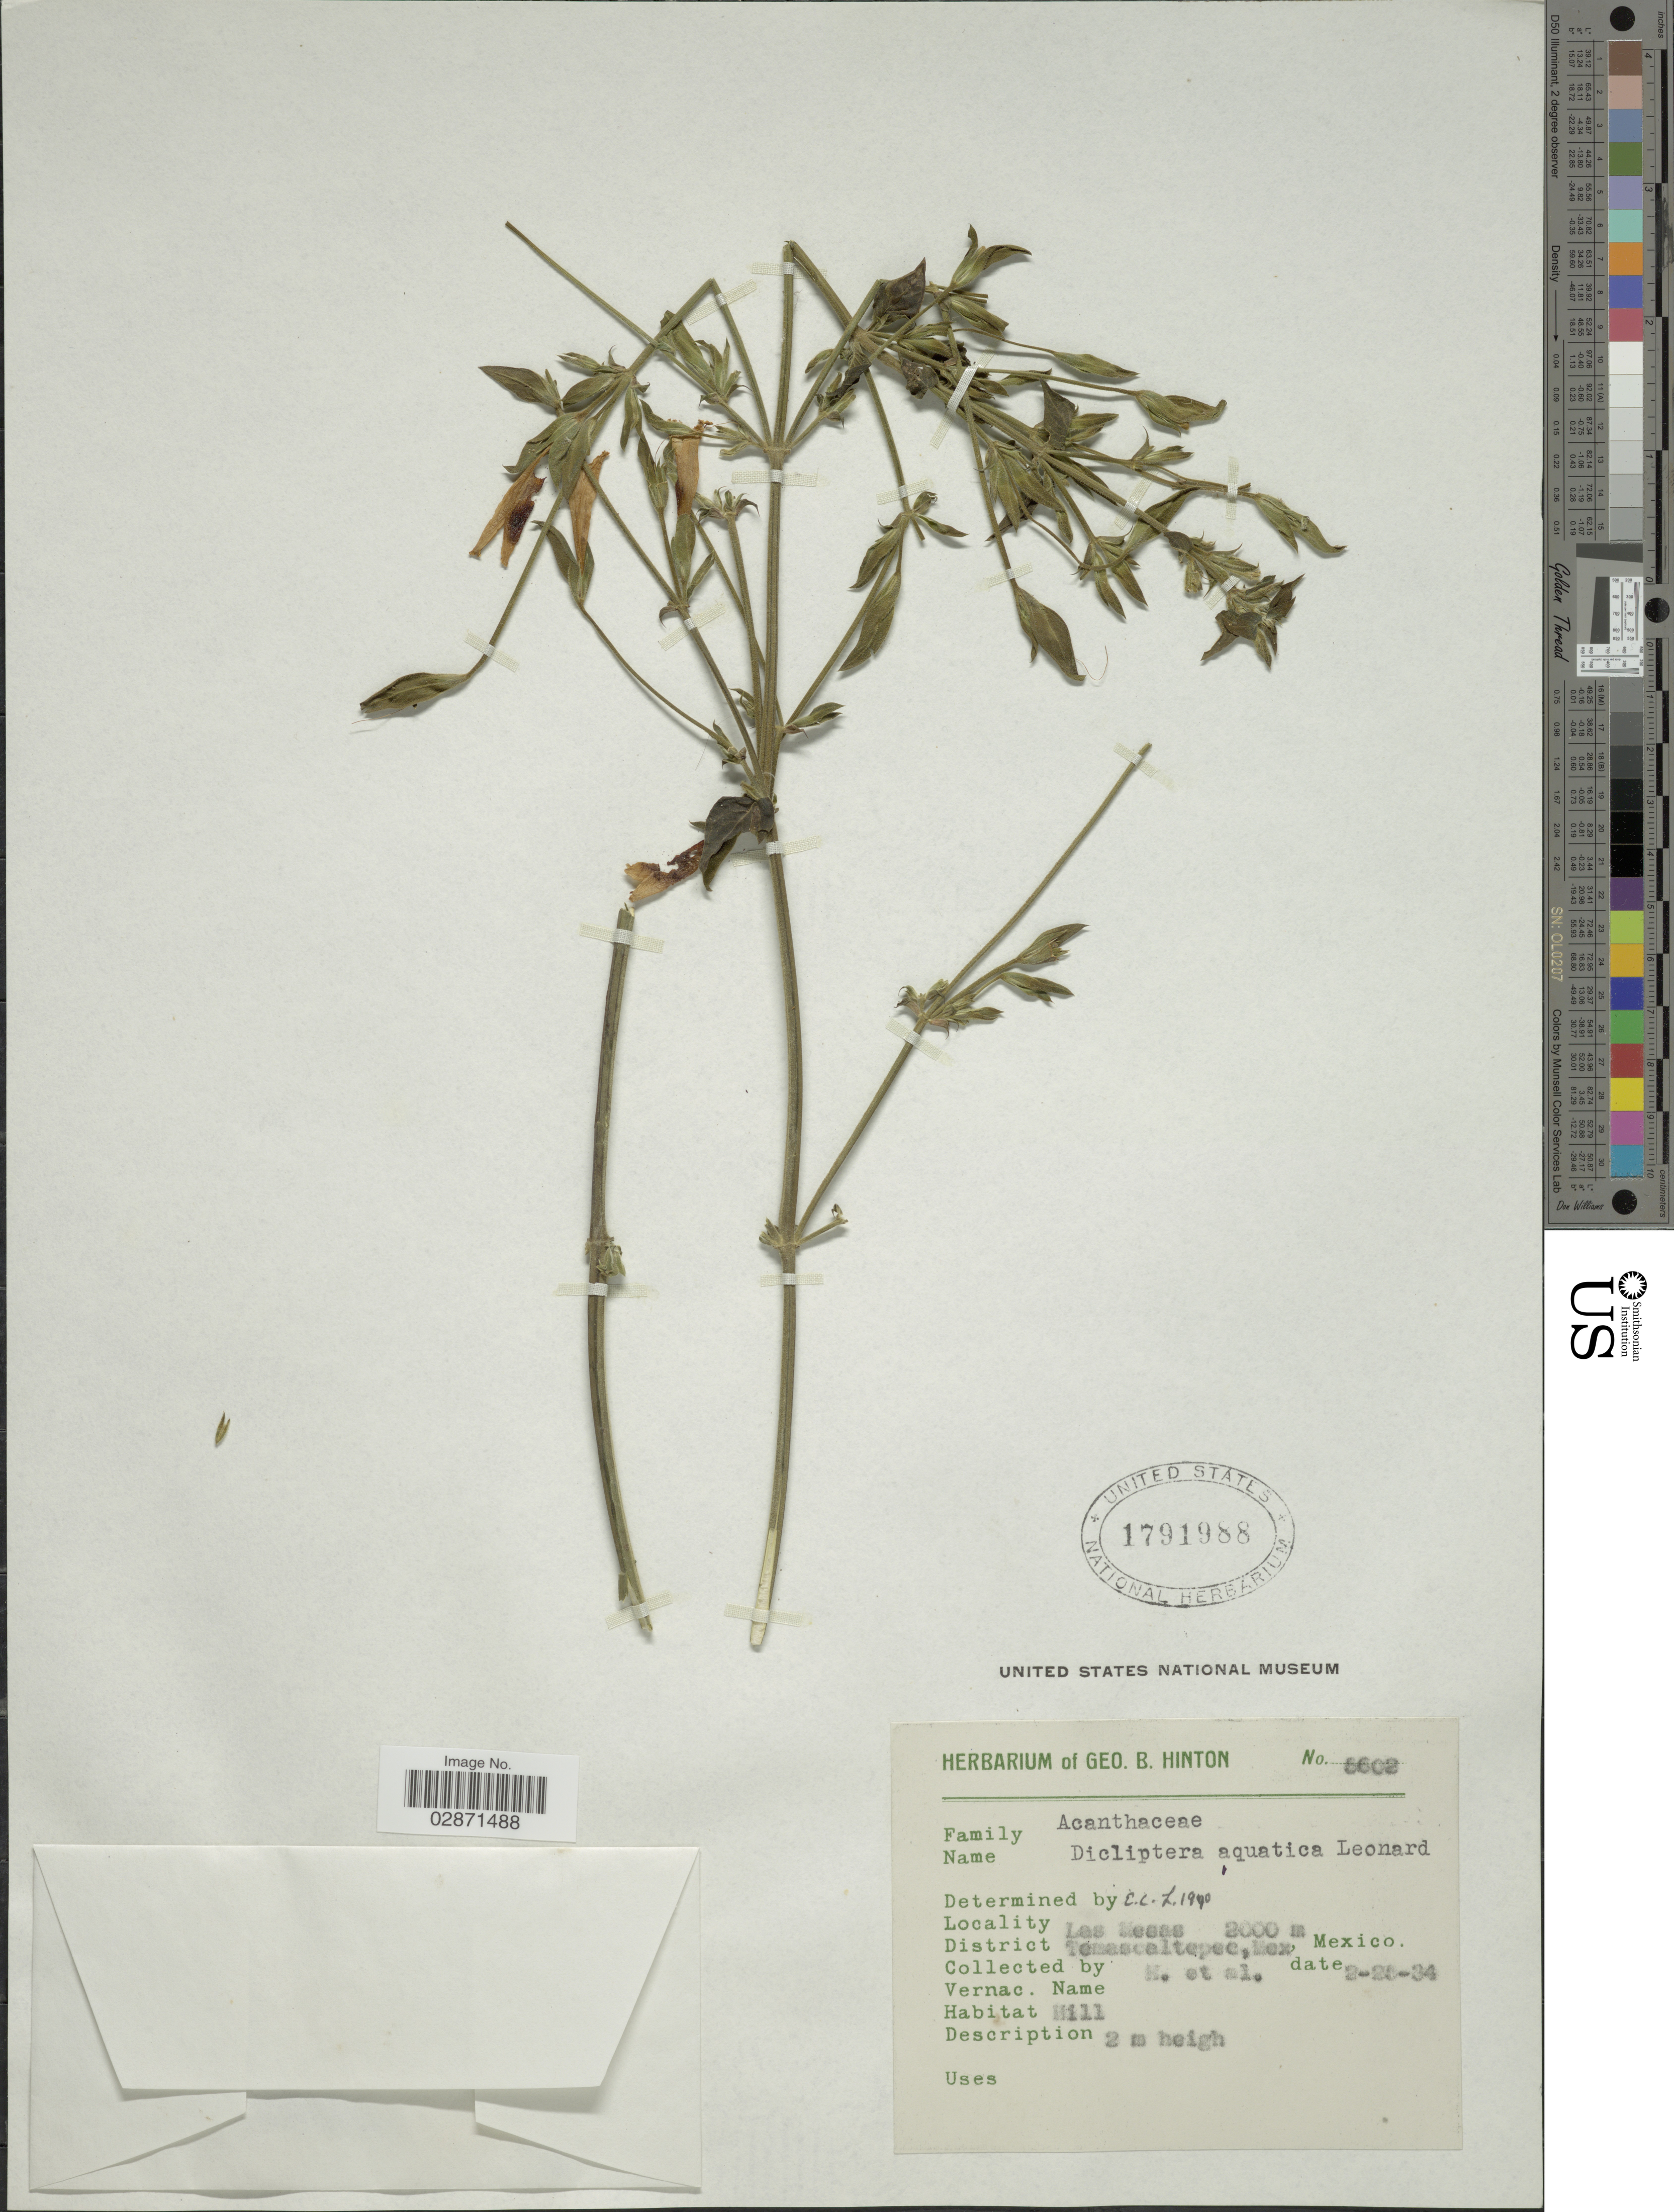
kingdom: Plantae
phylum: Tracheophyta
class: Magnoliopsida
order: Lamiales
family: Acanthaceae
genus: Dicliptera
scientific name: Dicliptera aquatica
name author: Leonard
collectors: G. B. Hinton & et al.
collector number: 8602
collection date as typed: Transcribed d/m/y: 25/2/34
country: Mexico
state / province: México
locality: Las Mesas, District Temascaltepec.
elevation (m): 2000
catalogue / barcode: US 1791988